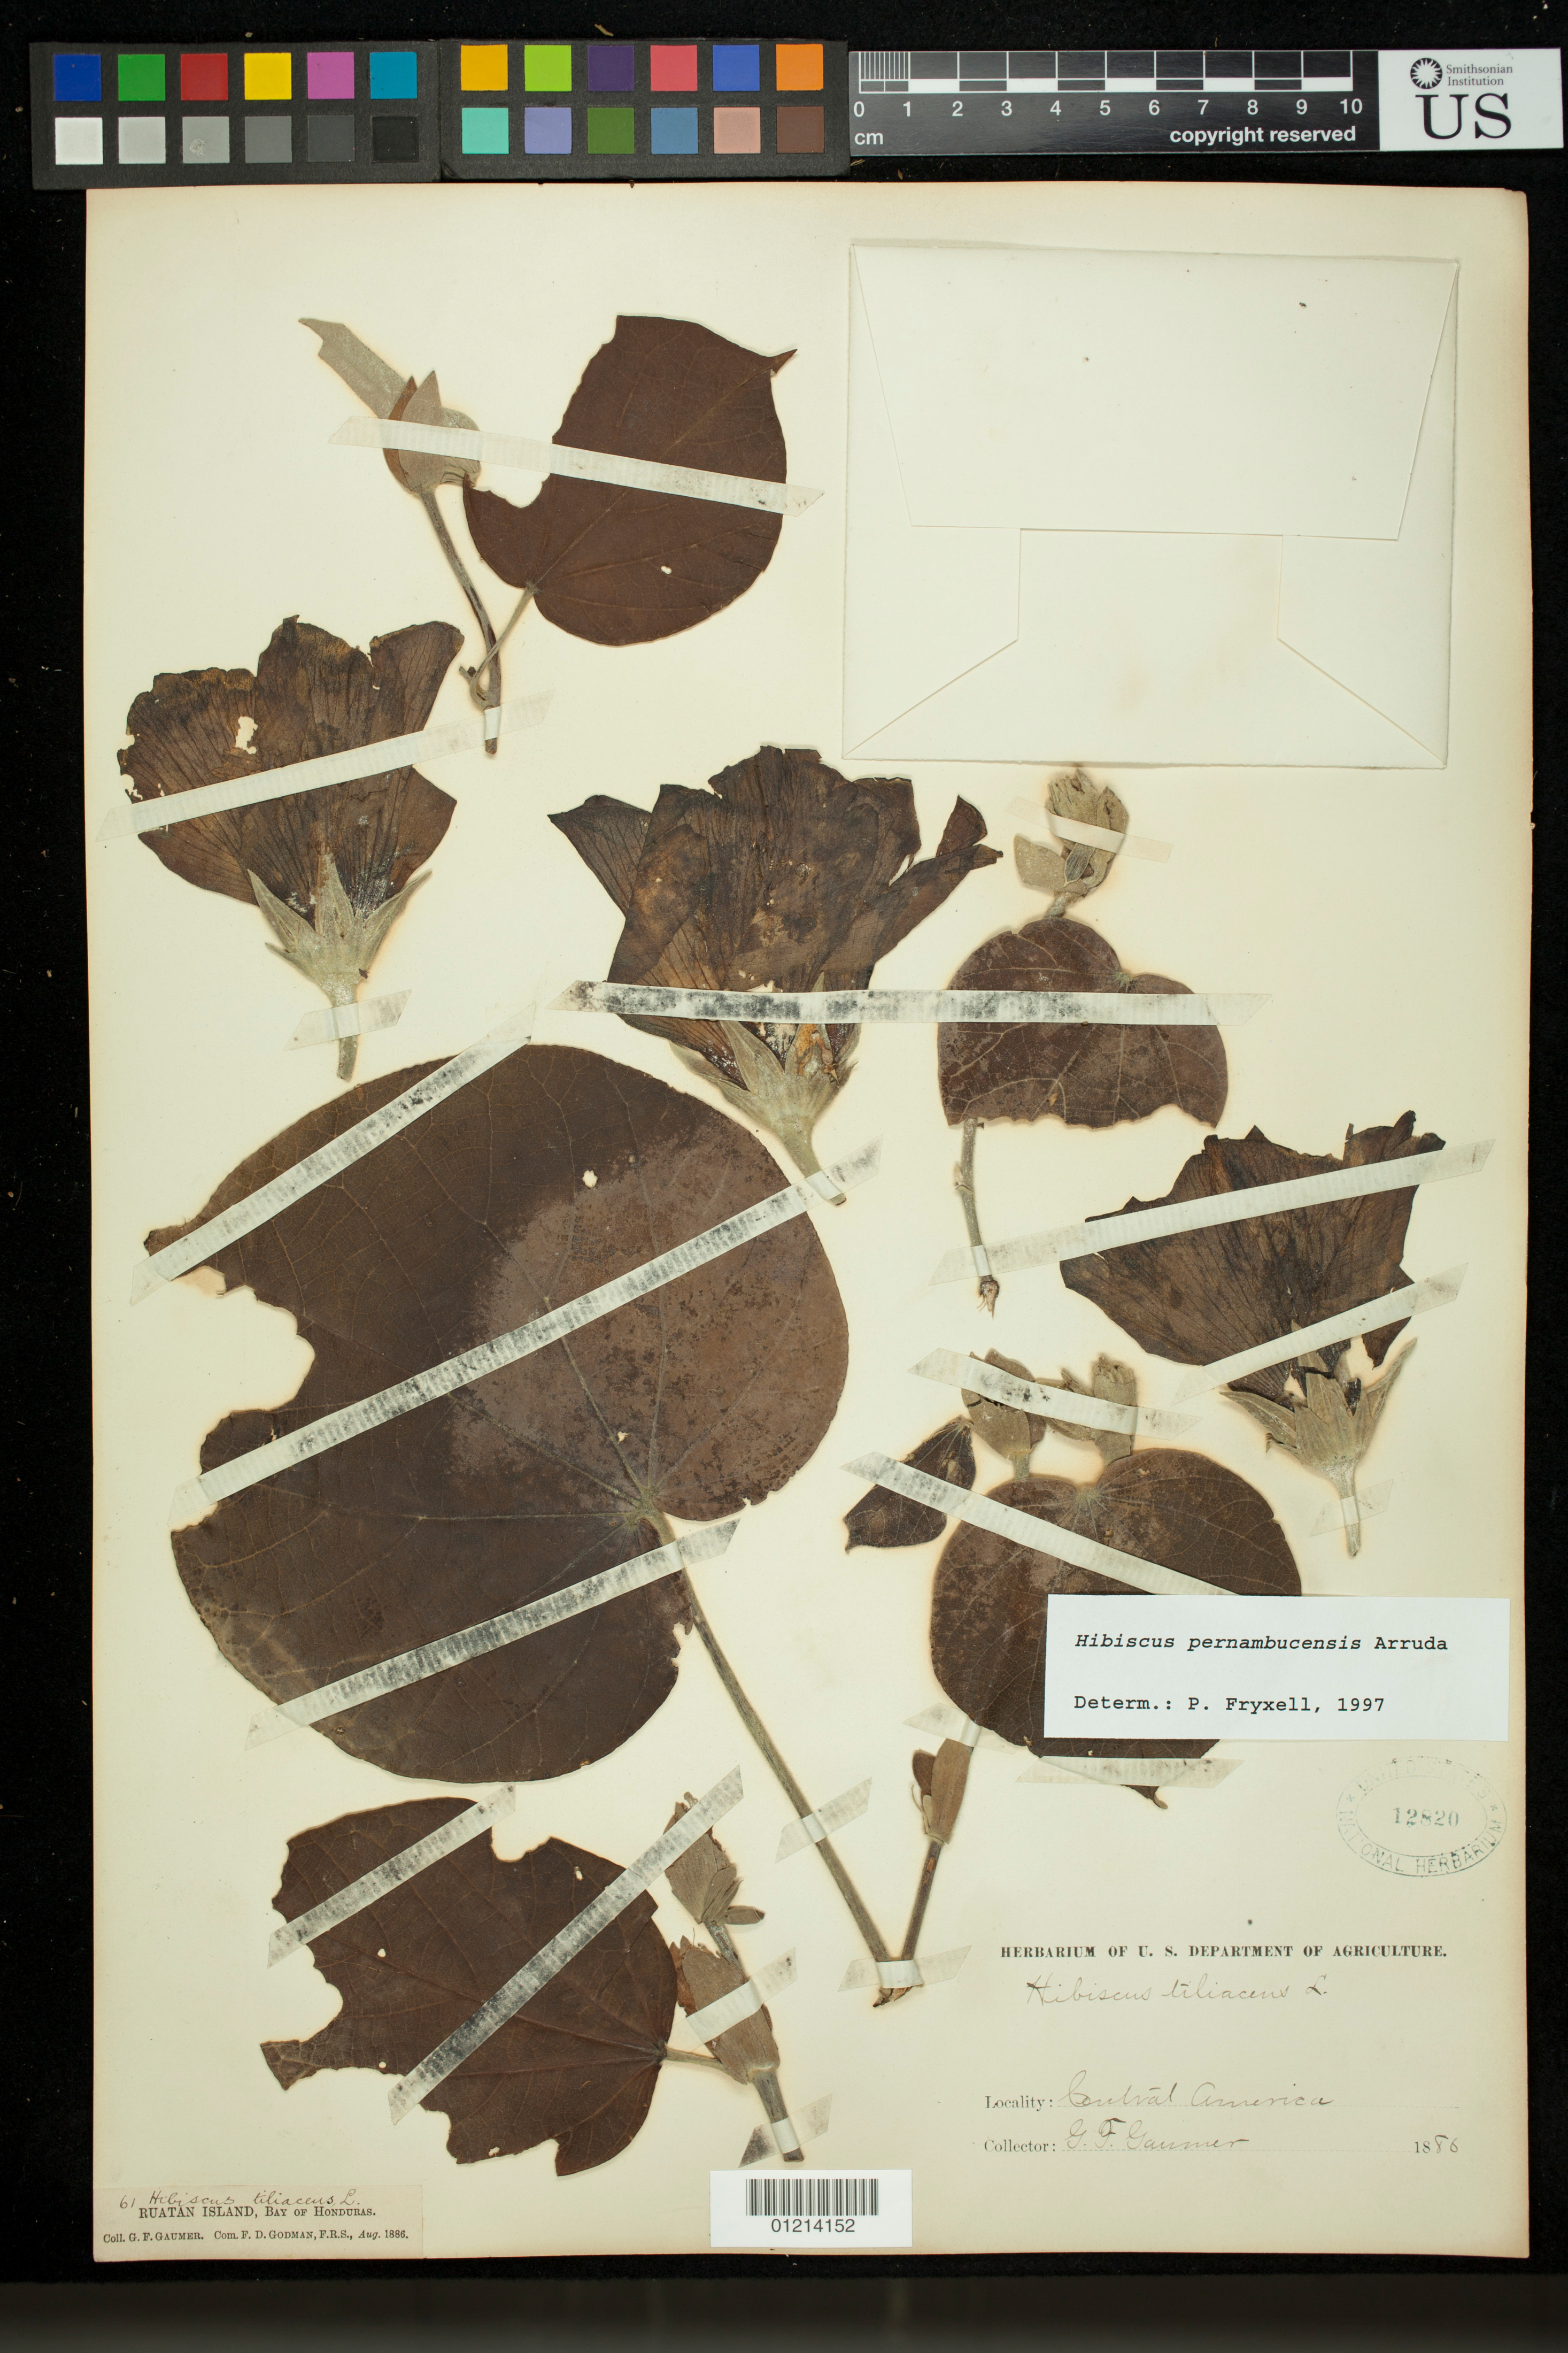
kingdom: Plantae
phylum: Tracheophyta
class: Magnoliopsida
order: Malvales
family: Malvaceae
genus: Talipariti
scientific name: Talipariti tiliaceum var. pernambucense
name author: (Arruda) Fryxell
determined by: Dorr, Laurence J., Curator (BOT), Smithsonian Institution - National Museum of Natural History (UNITED STATES)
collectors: G. F. Gaumer & F. d. C. Godman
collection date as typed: Aug 1886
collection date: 1886-08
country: Honduras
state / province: Islas de la Bahía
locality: Ruatan Island, Bay of Honduras.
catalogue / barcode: US 12820